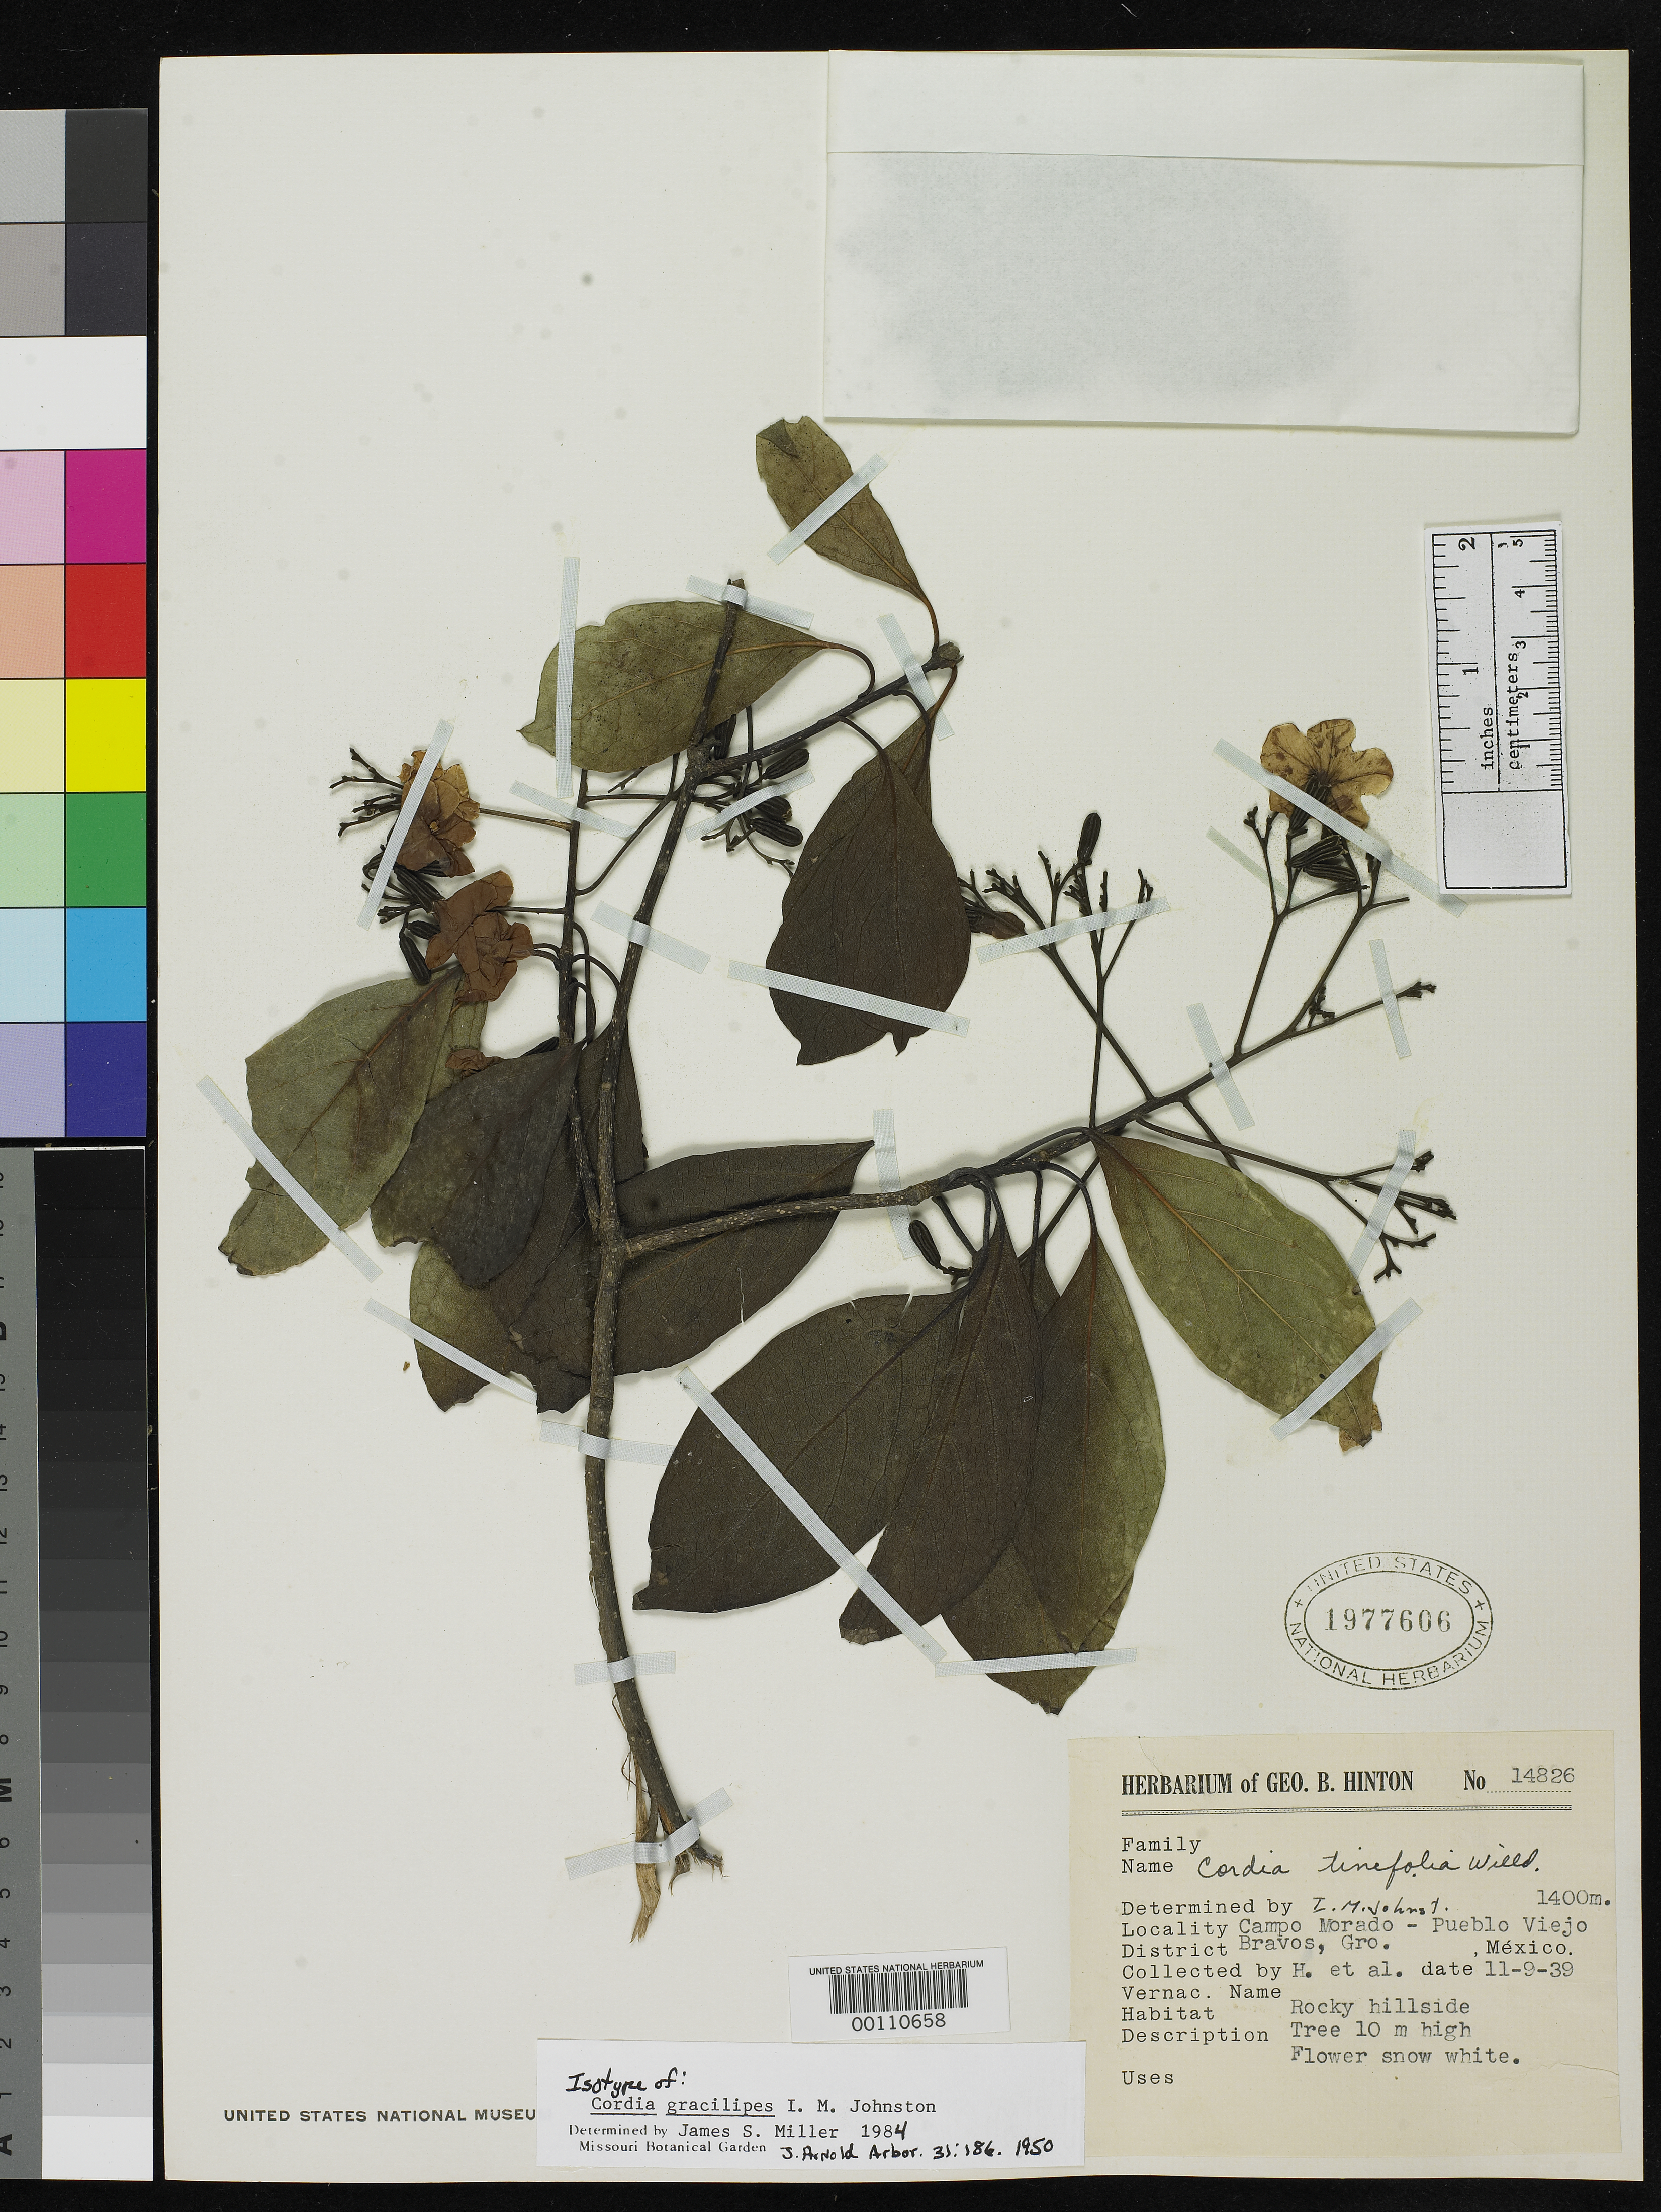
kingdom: Plantae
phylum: Tracheophyta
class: Magnoliopsida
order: Boraginales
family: Cordiaceae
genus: Cordia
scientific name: Cordia gracilipes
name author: I.M. Johnst.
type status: Isotype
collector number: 14826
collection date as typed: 1939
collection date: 1939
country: Mexico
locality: Bravos Campo Morado, Pueblo Viejo.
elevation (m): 1400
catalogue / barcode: US 1977606